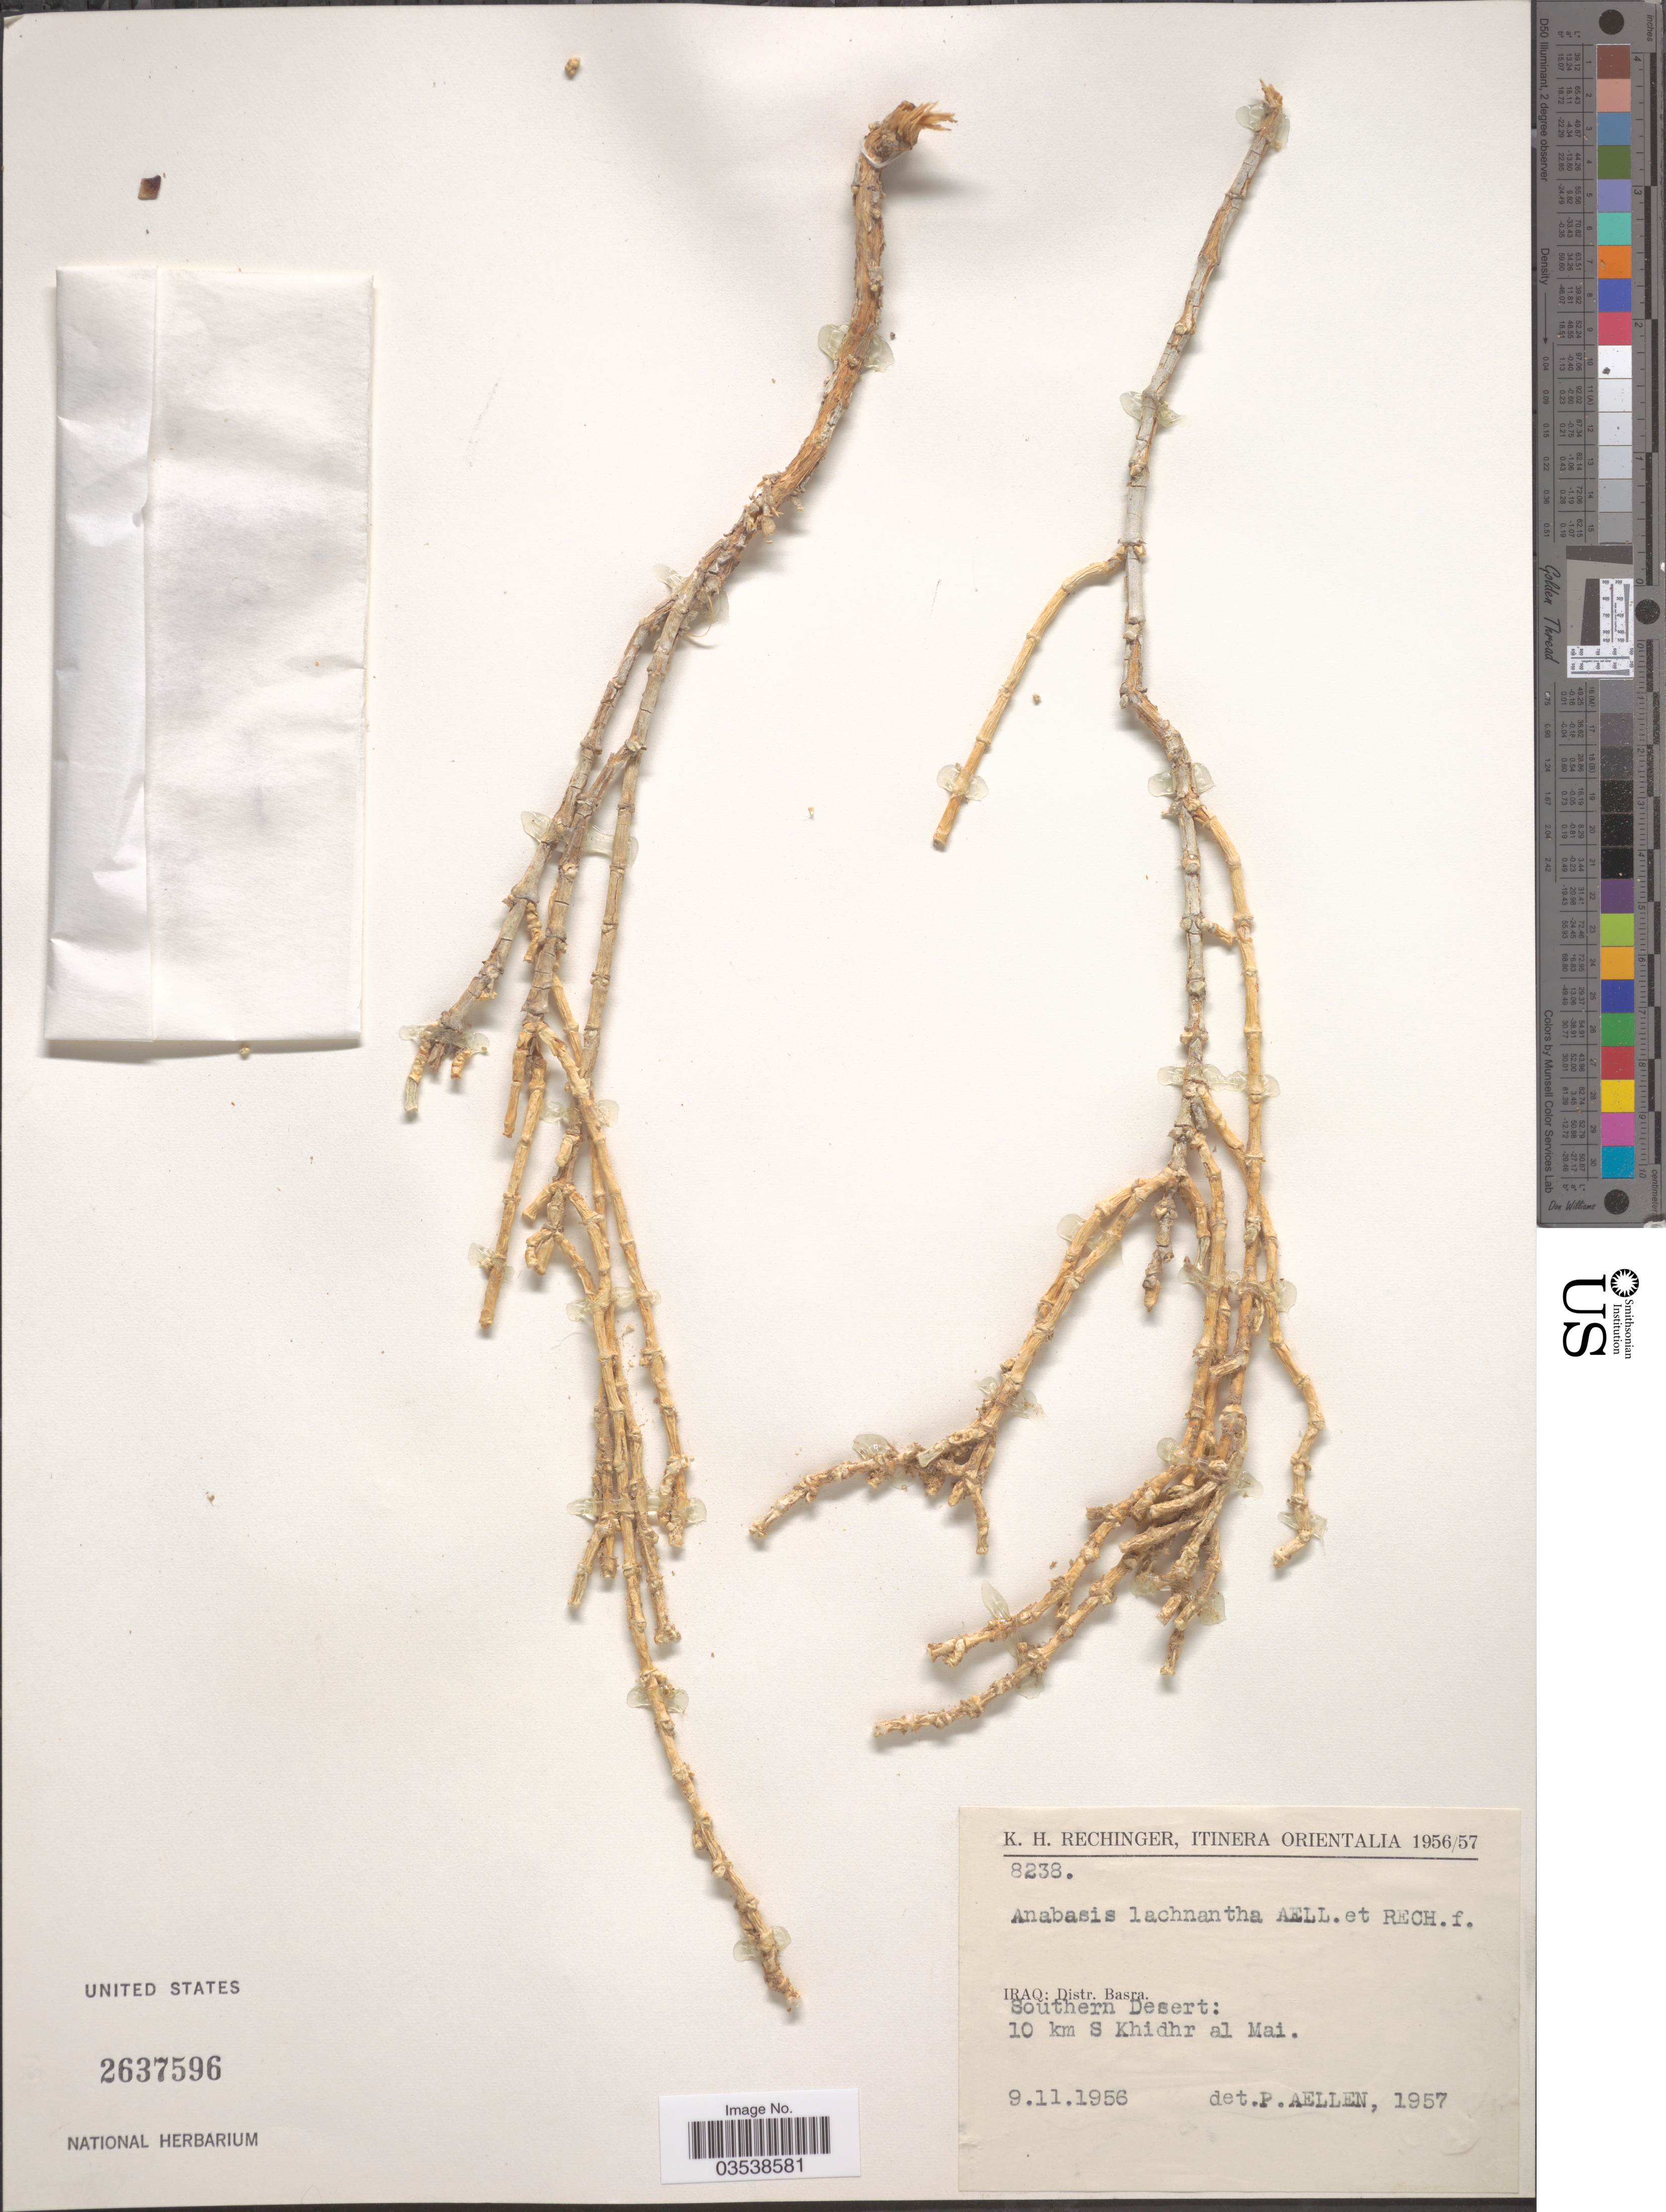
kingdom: Plantae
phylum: Tracheophyta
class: Magnoliopsida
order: Caryophyllales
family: Amaranthaceae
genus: Anabasis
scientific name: Anabasis lachnantha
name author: Aellen & Rech. f.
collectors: K. H. Rechinger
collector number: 8238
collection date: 1956-11-09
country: Iraq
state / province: Al Basrah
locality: Itinera Orientalia. Distr. Basra. Southern Desert: 10 km S Khidhr al Mai.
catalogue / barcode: US 2637596